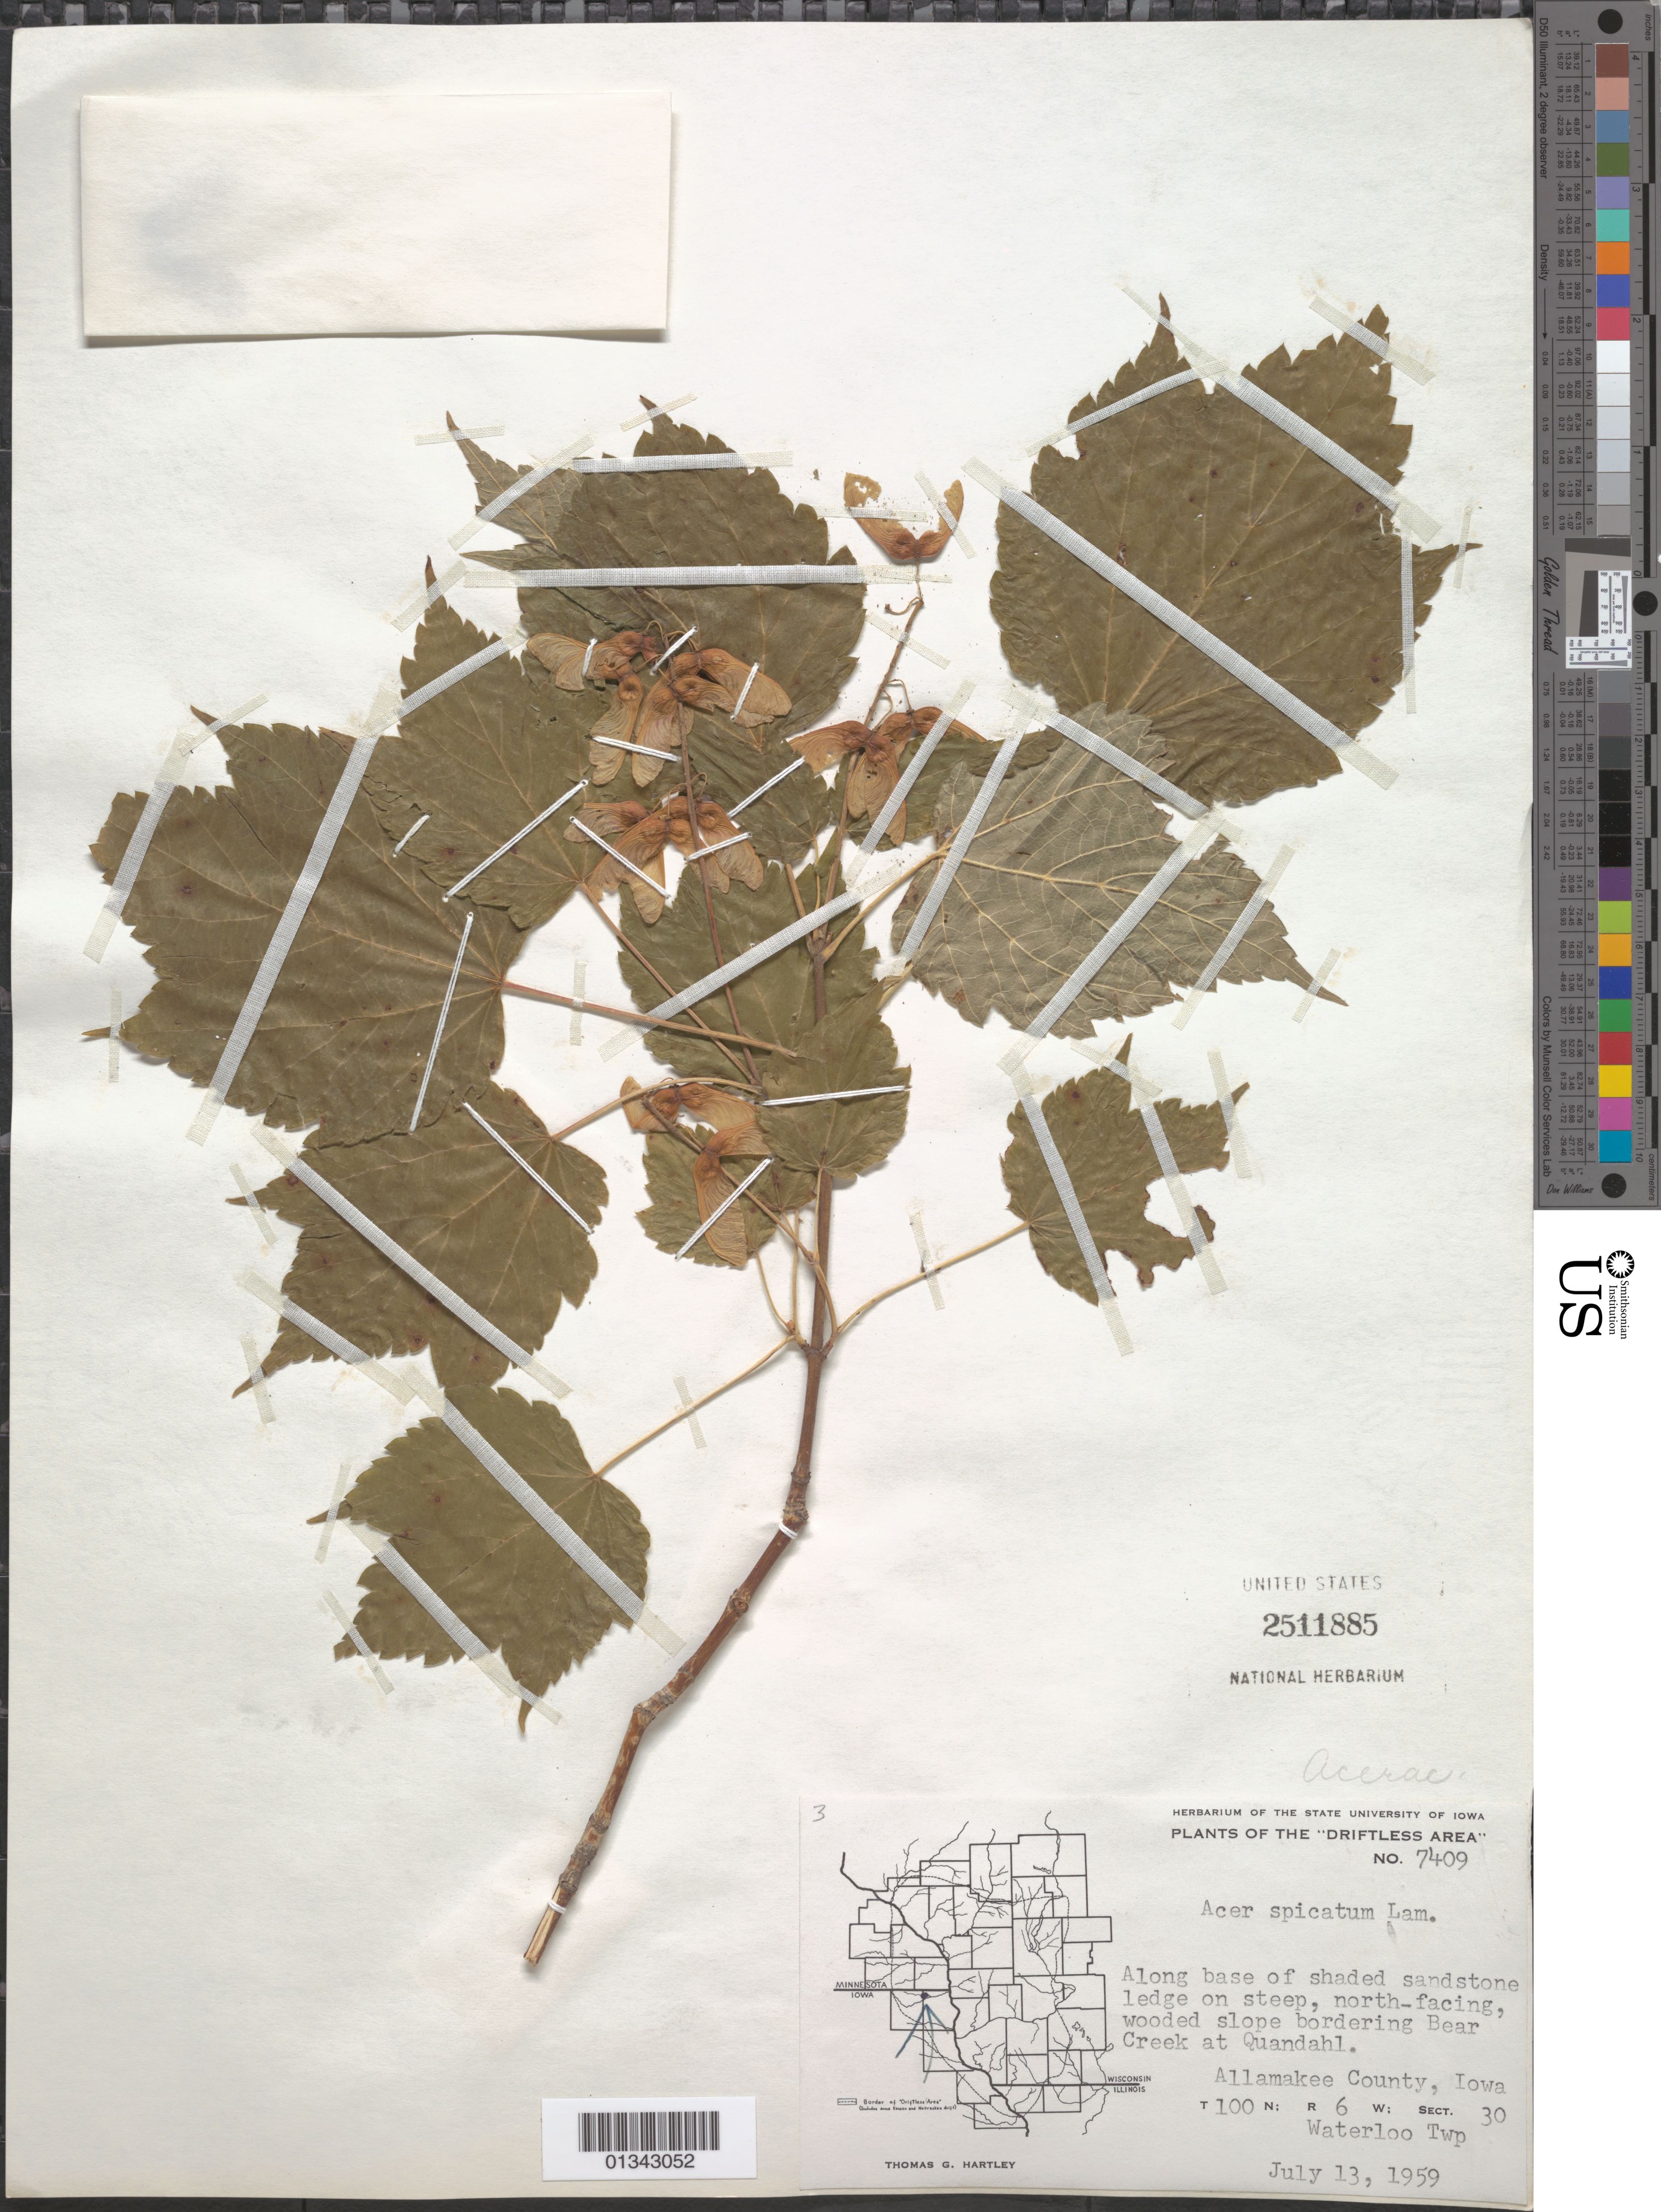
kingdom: Plantae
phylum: Tracheophyta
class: Magnoliopsida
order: Sapindales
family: Sapindaceae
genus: Acer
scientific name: Acer spicatum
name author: Lam.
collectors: T. G. Hartley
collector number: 7409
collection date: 1959-07-13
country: United States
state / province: Iowa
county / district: Allamakee County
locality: Allamakee County, Bear Creek at Quandahl. T 100 N; R 6 W; Sect. 30 Waterloo Twp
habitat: Along base of shaded sandstone ledge on steep, N-facing, wooded slope bordering creek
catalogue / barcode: US 2511885